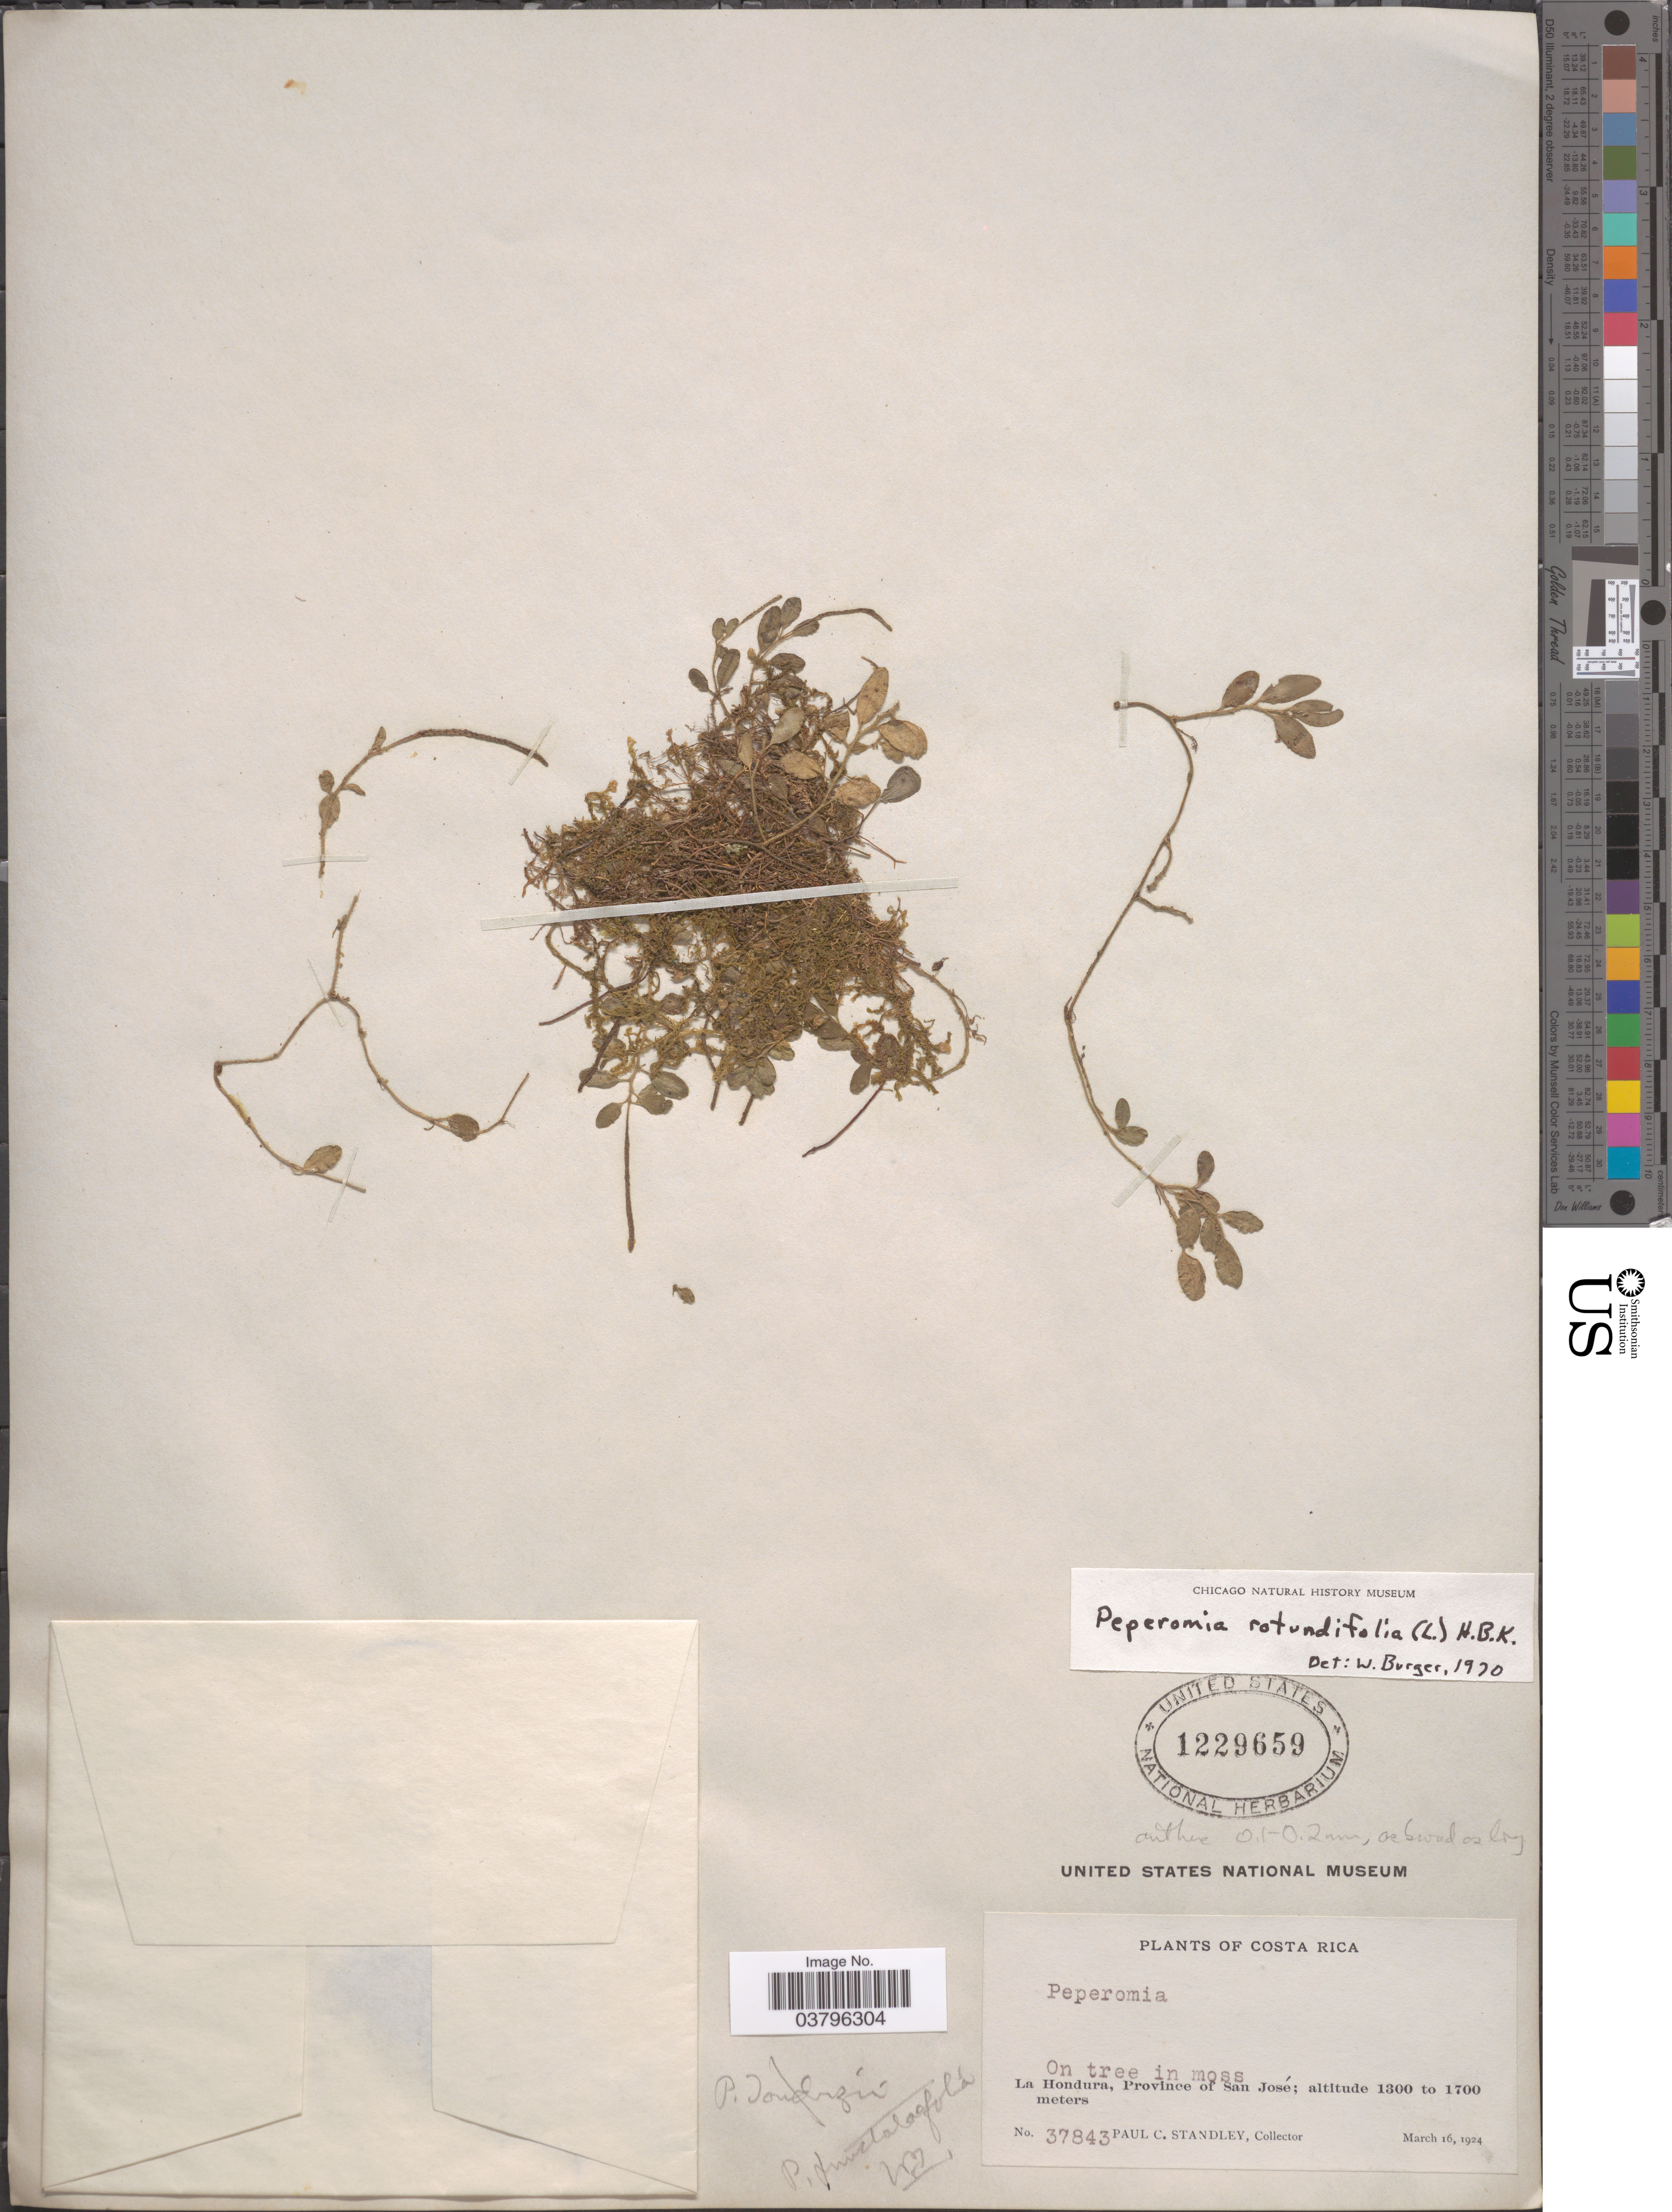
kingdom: Plantae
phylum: Tracheophyta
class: Magnoliopsida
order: Piperales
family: Piperaceae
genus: Peperomia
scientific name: Peperomia matlalucaensis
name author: C. DC.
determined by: Jiménez, José Estaban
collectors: P. C. Standley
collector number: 37843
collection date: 1924-03-16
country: Costa Rica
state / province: San José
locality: La Hondura.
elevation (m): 1300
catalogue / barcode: US 1229659